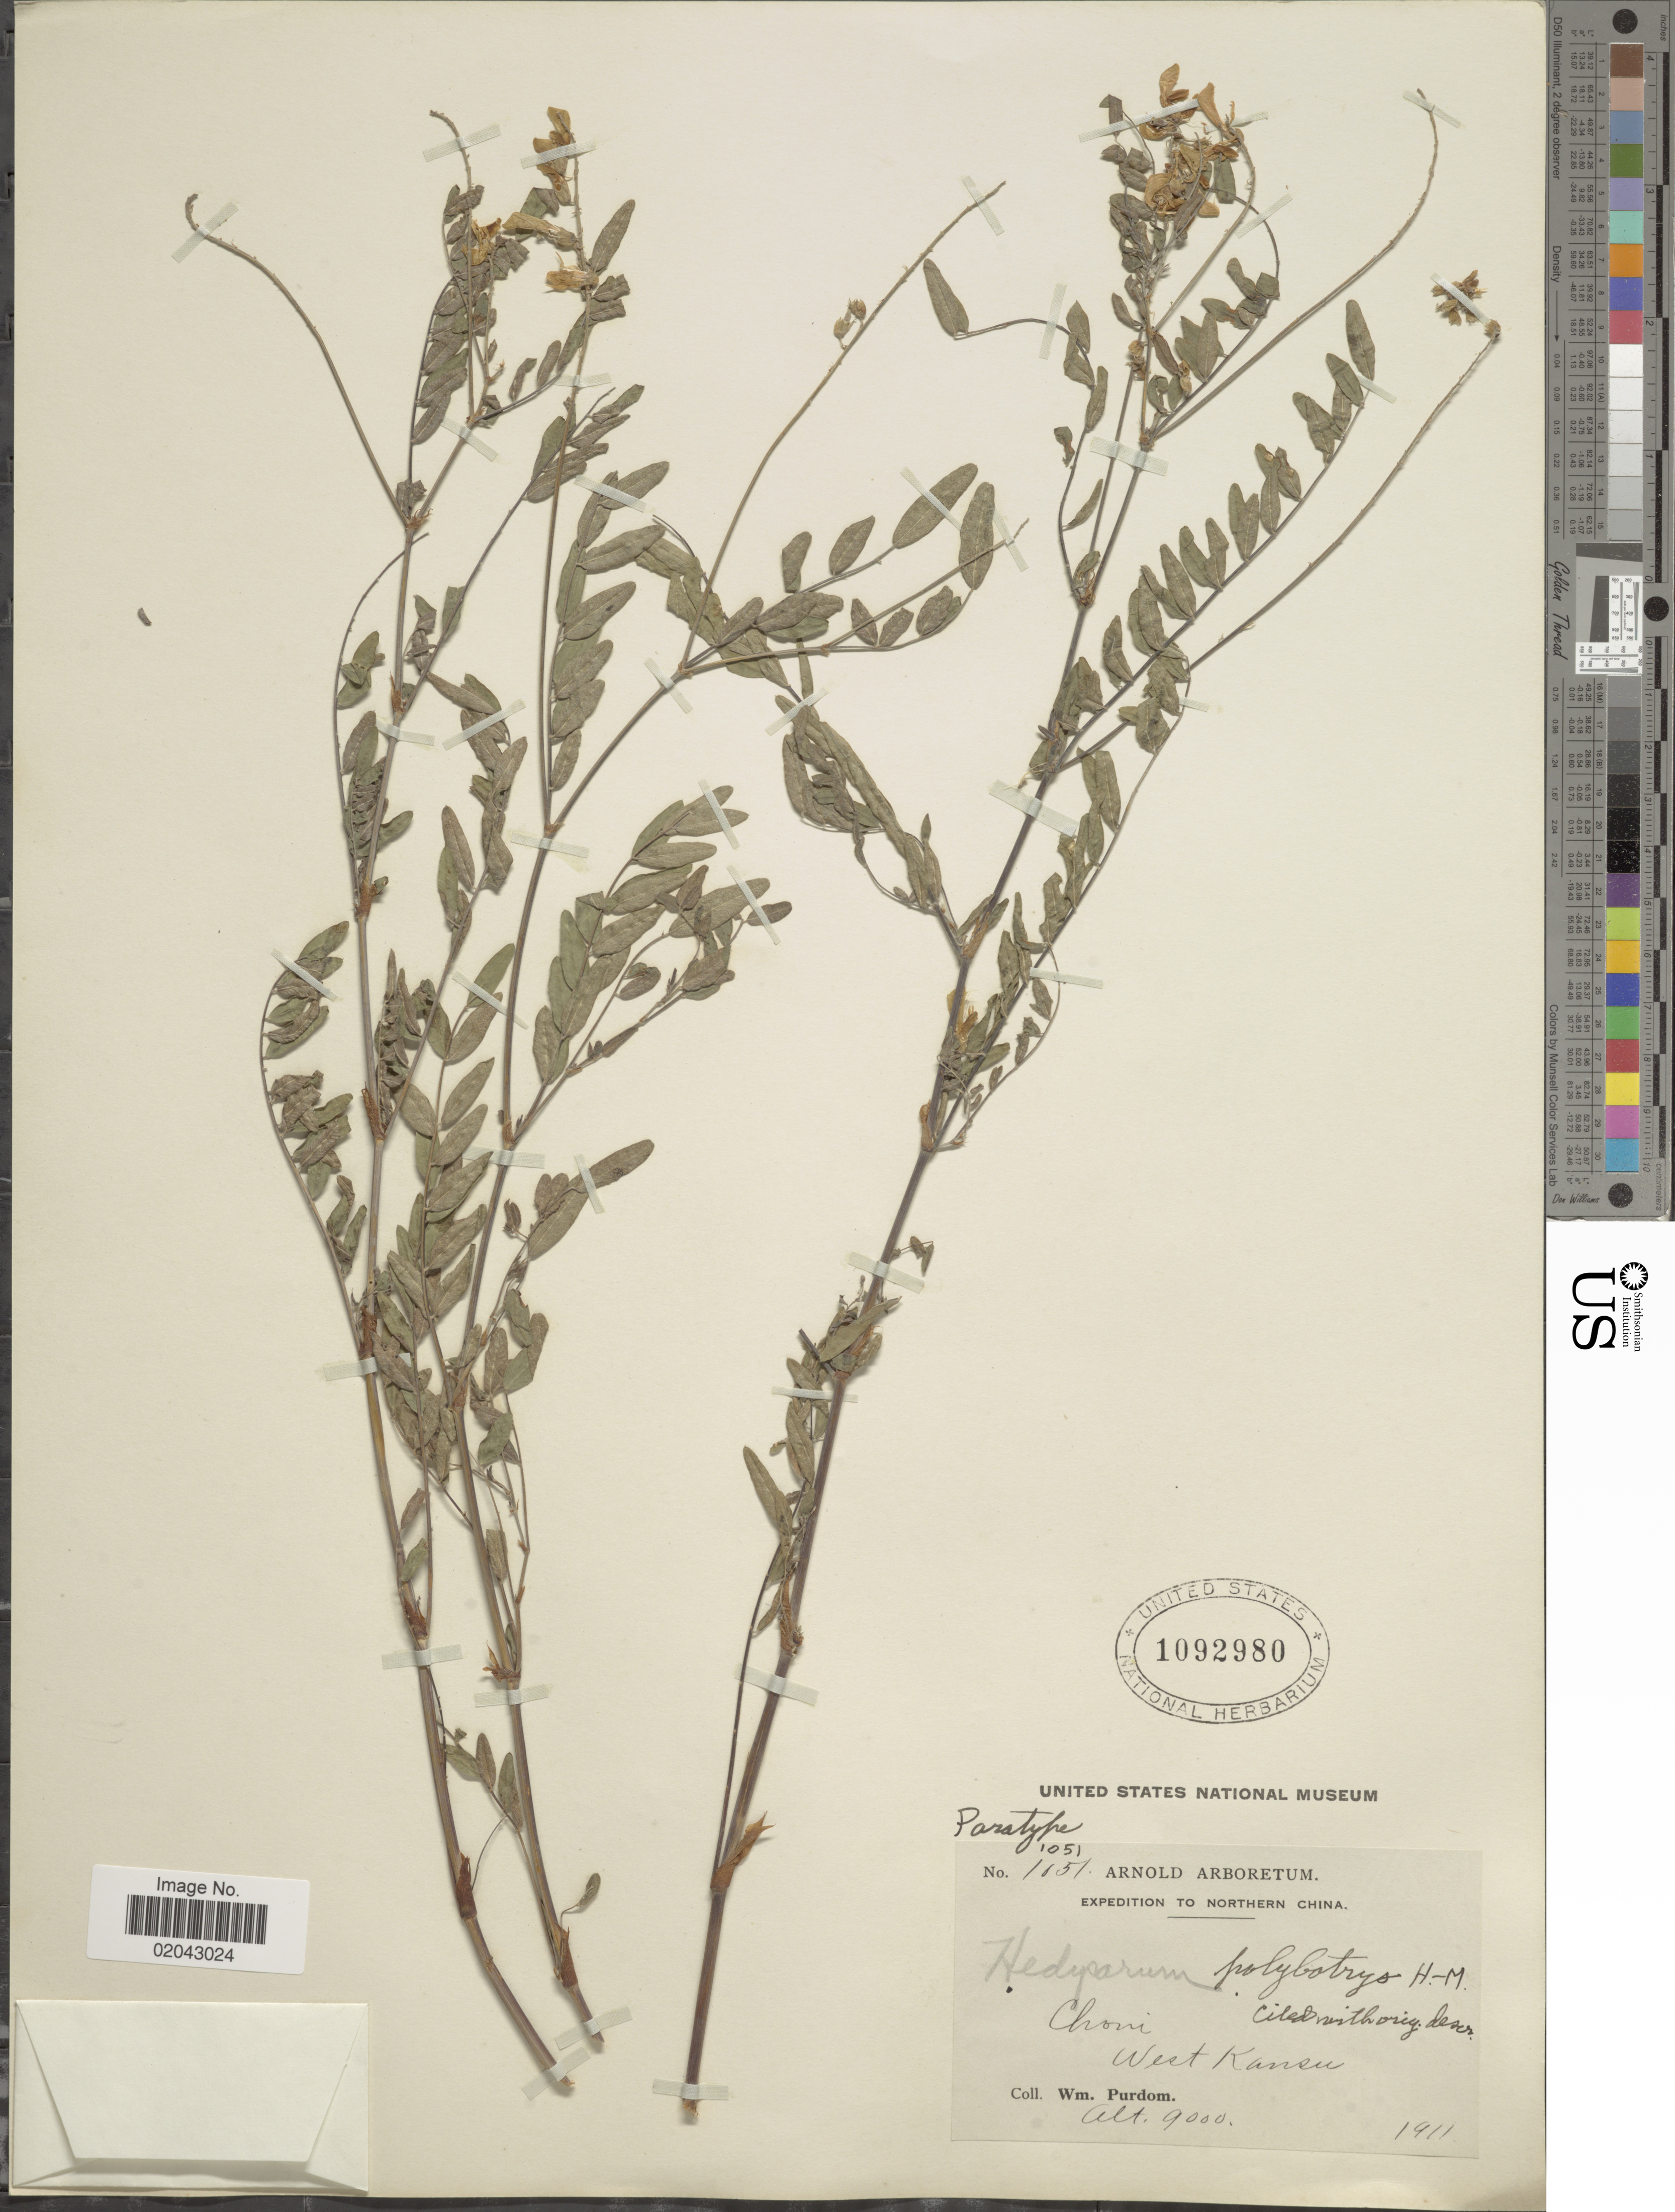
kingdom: Plantae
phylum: Tracheophyta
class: Magnoliopsida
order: Fabales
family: Fabaceae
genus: Hedysarum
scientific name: Hedysarum polybotrys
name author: Hand.-Mazz.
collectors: W. Purdom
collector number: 1051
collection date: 1911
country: China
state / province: Gansu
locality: Northern China, Choni, West Kansu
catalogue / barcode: US 1092980